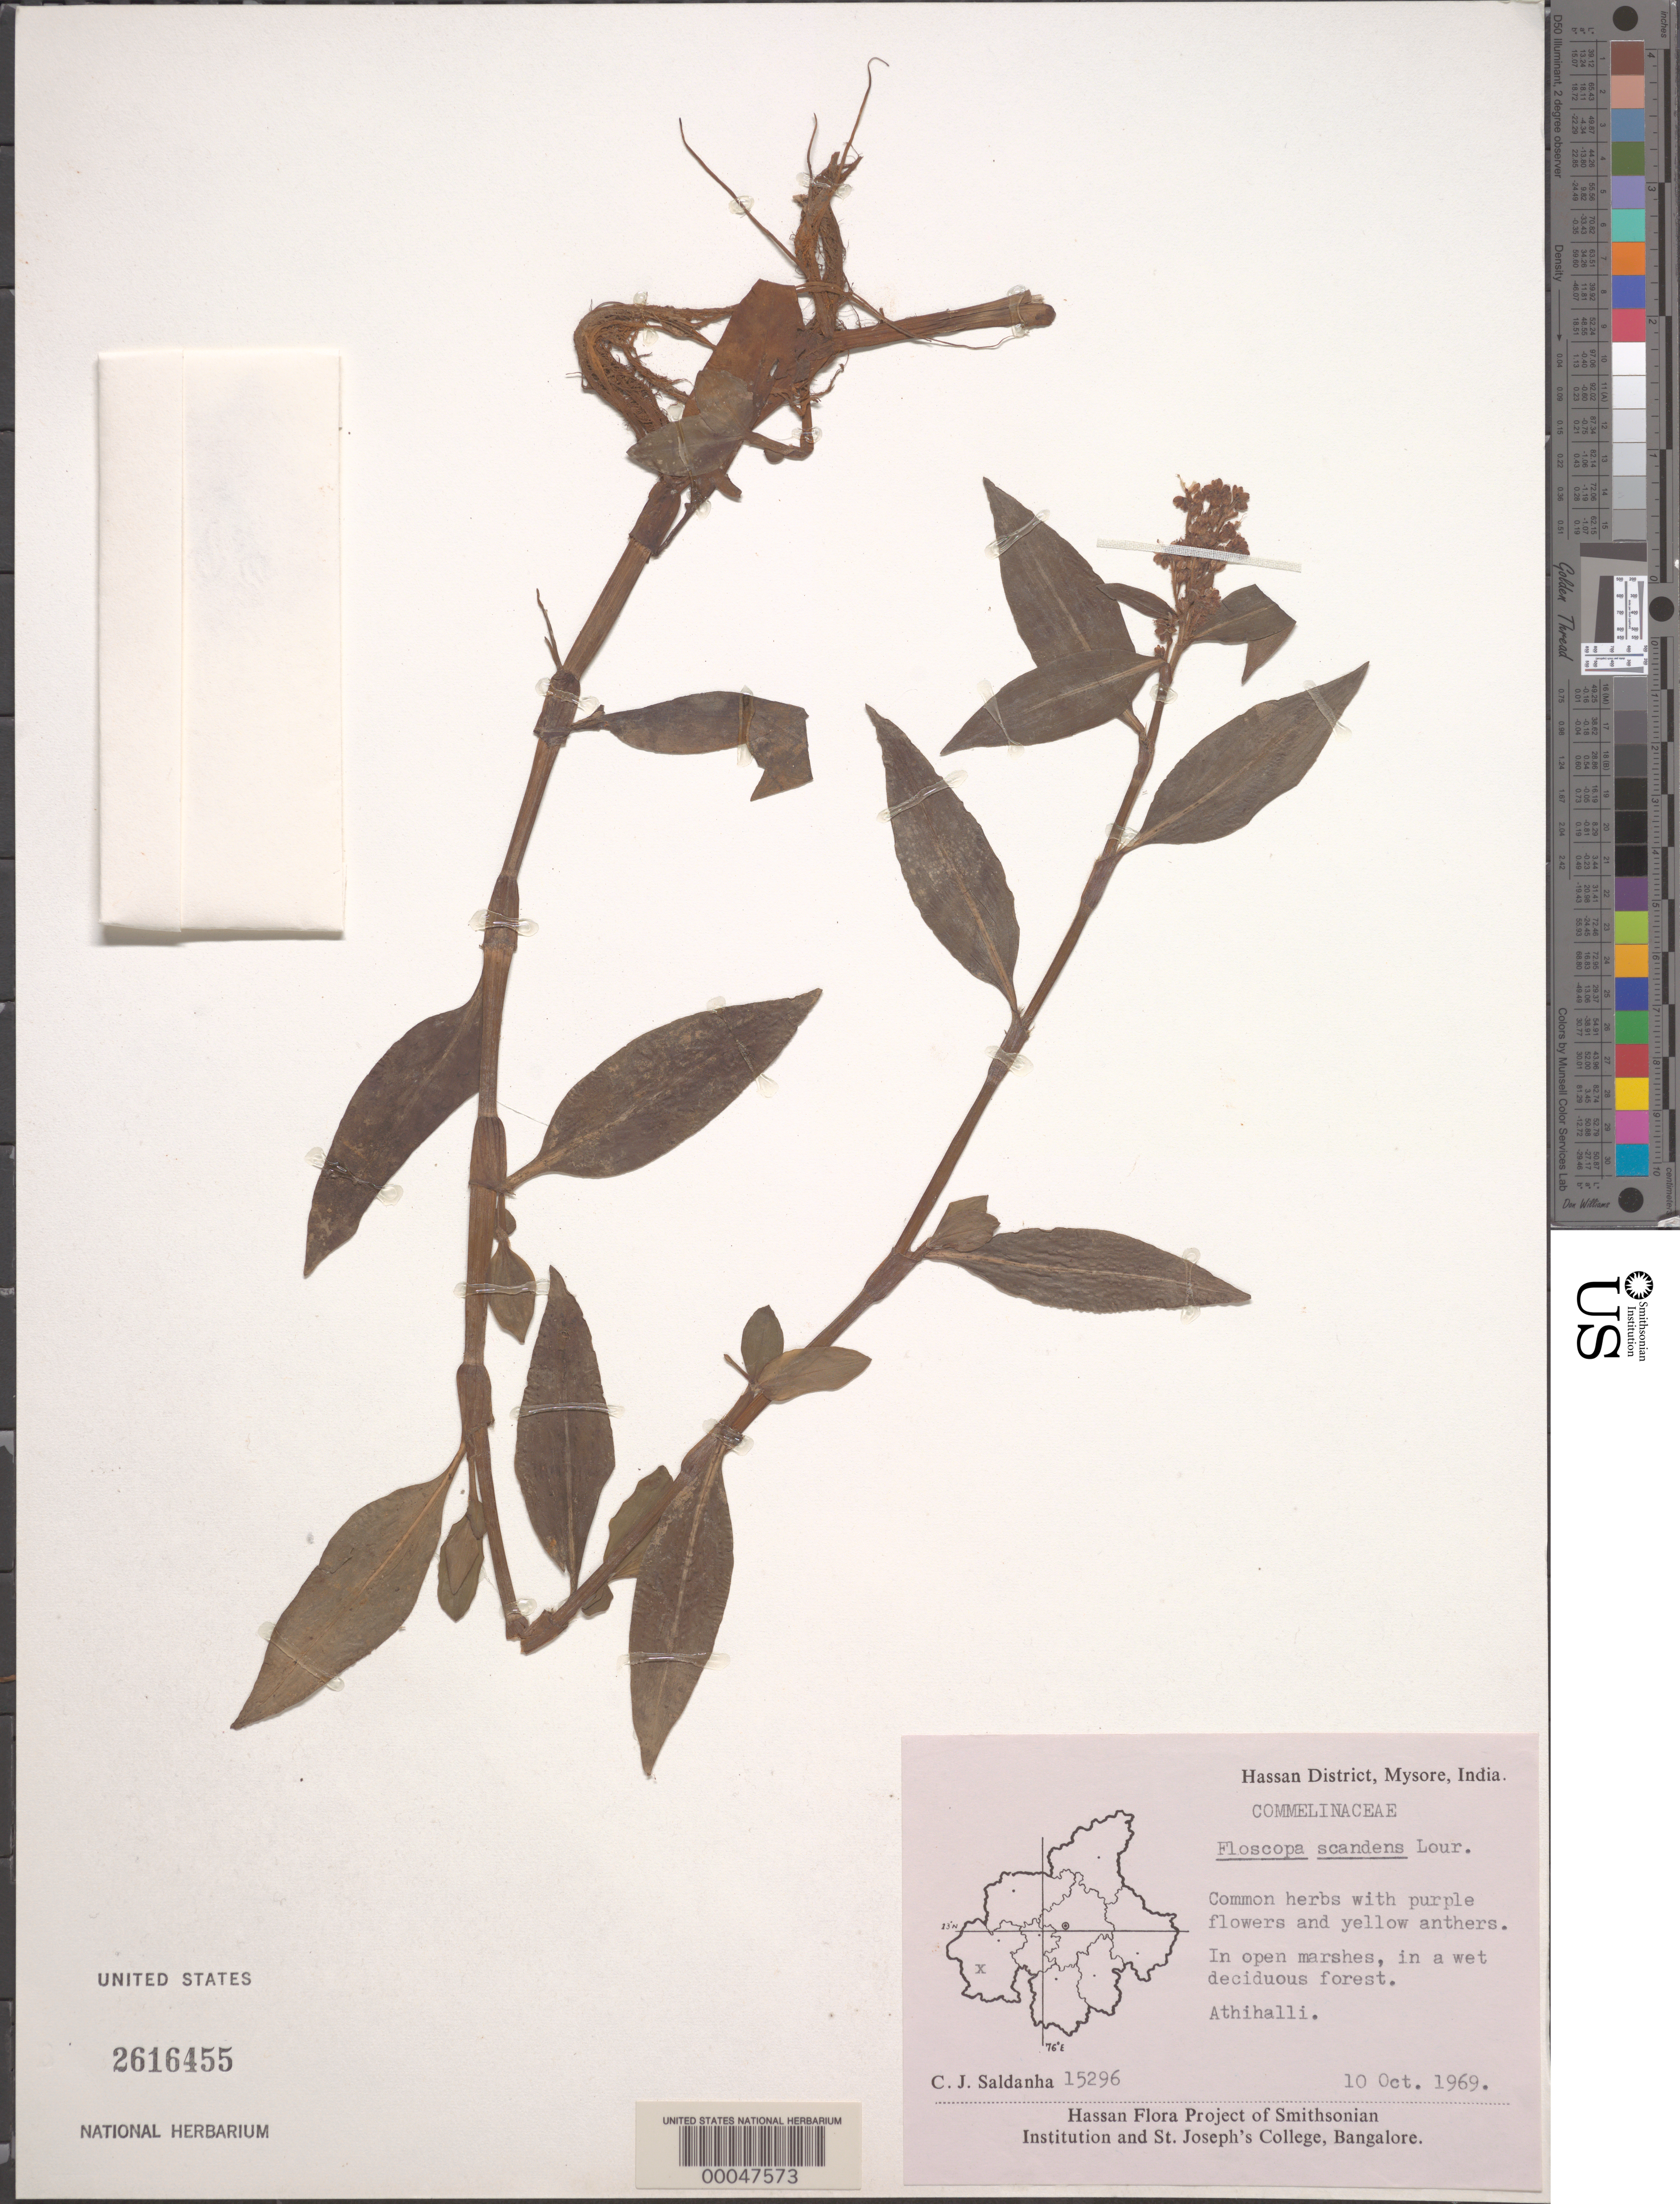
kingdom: Plantae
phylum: Tracheophyta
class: Liliopsida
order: Commelinales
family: Commelinaceae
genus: Floscopa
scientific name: Floscopa scandens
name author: Lour.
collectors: C. J. Saldanha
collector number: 15296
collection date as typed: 10 Oct 1969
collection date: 1969-10-10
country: India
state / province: Karnataka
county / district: Hassan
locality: Athihalli, mysore state [mysore state = karnataka.]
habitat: Open marsh; wet deciduous forest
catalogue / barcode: US 2616455